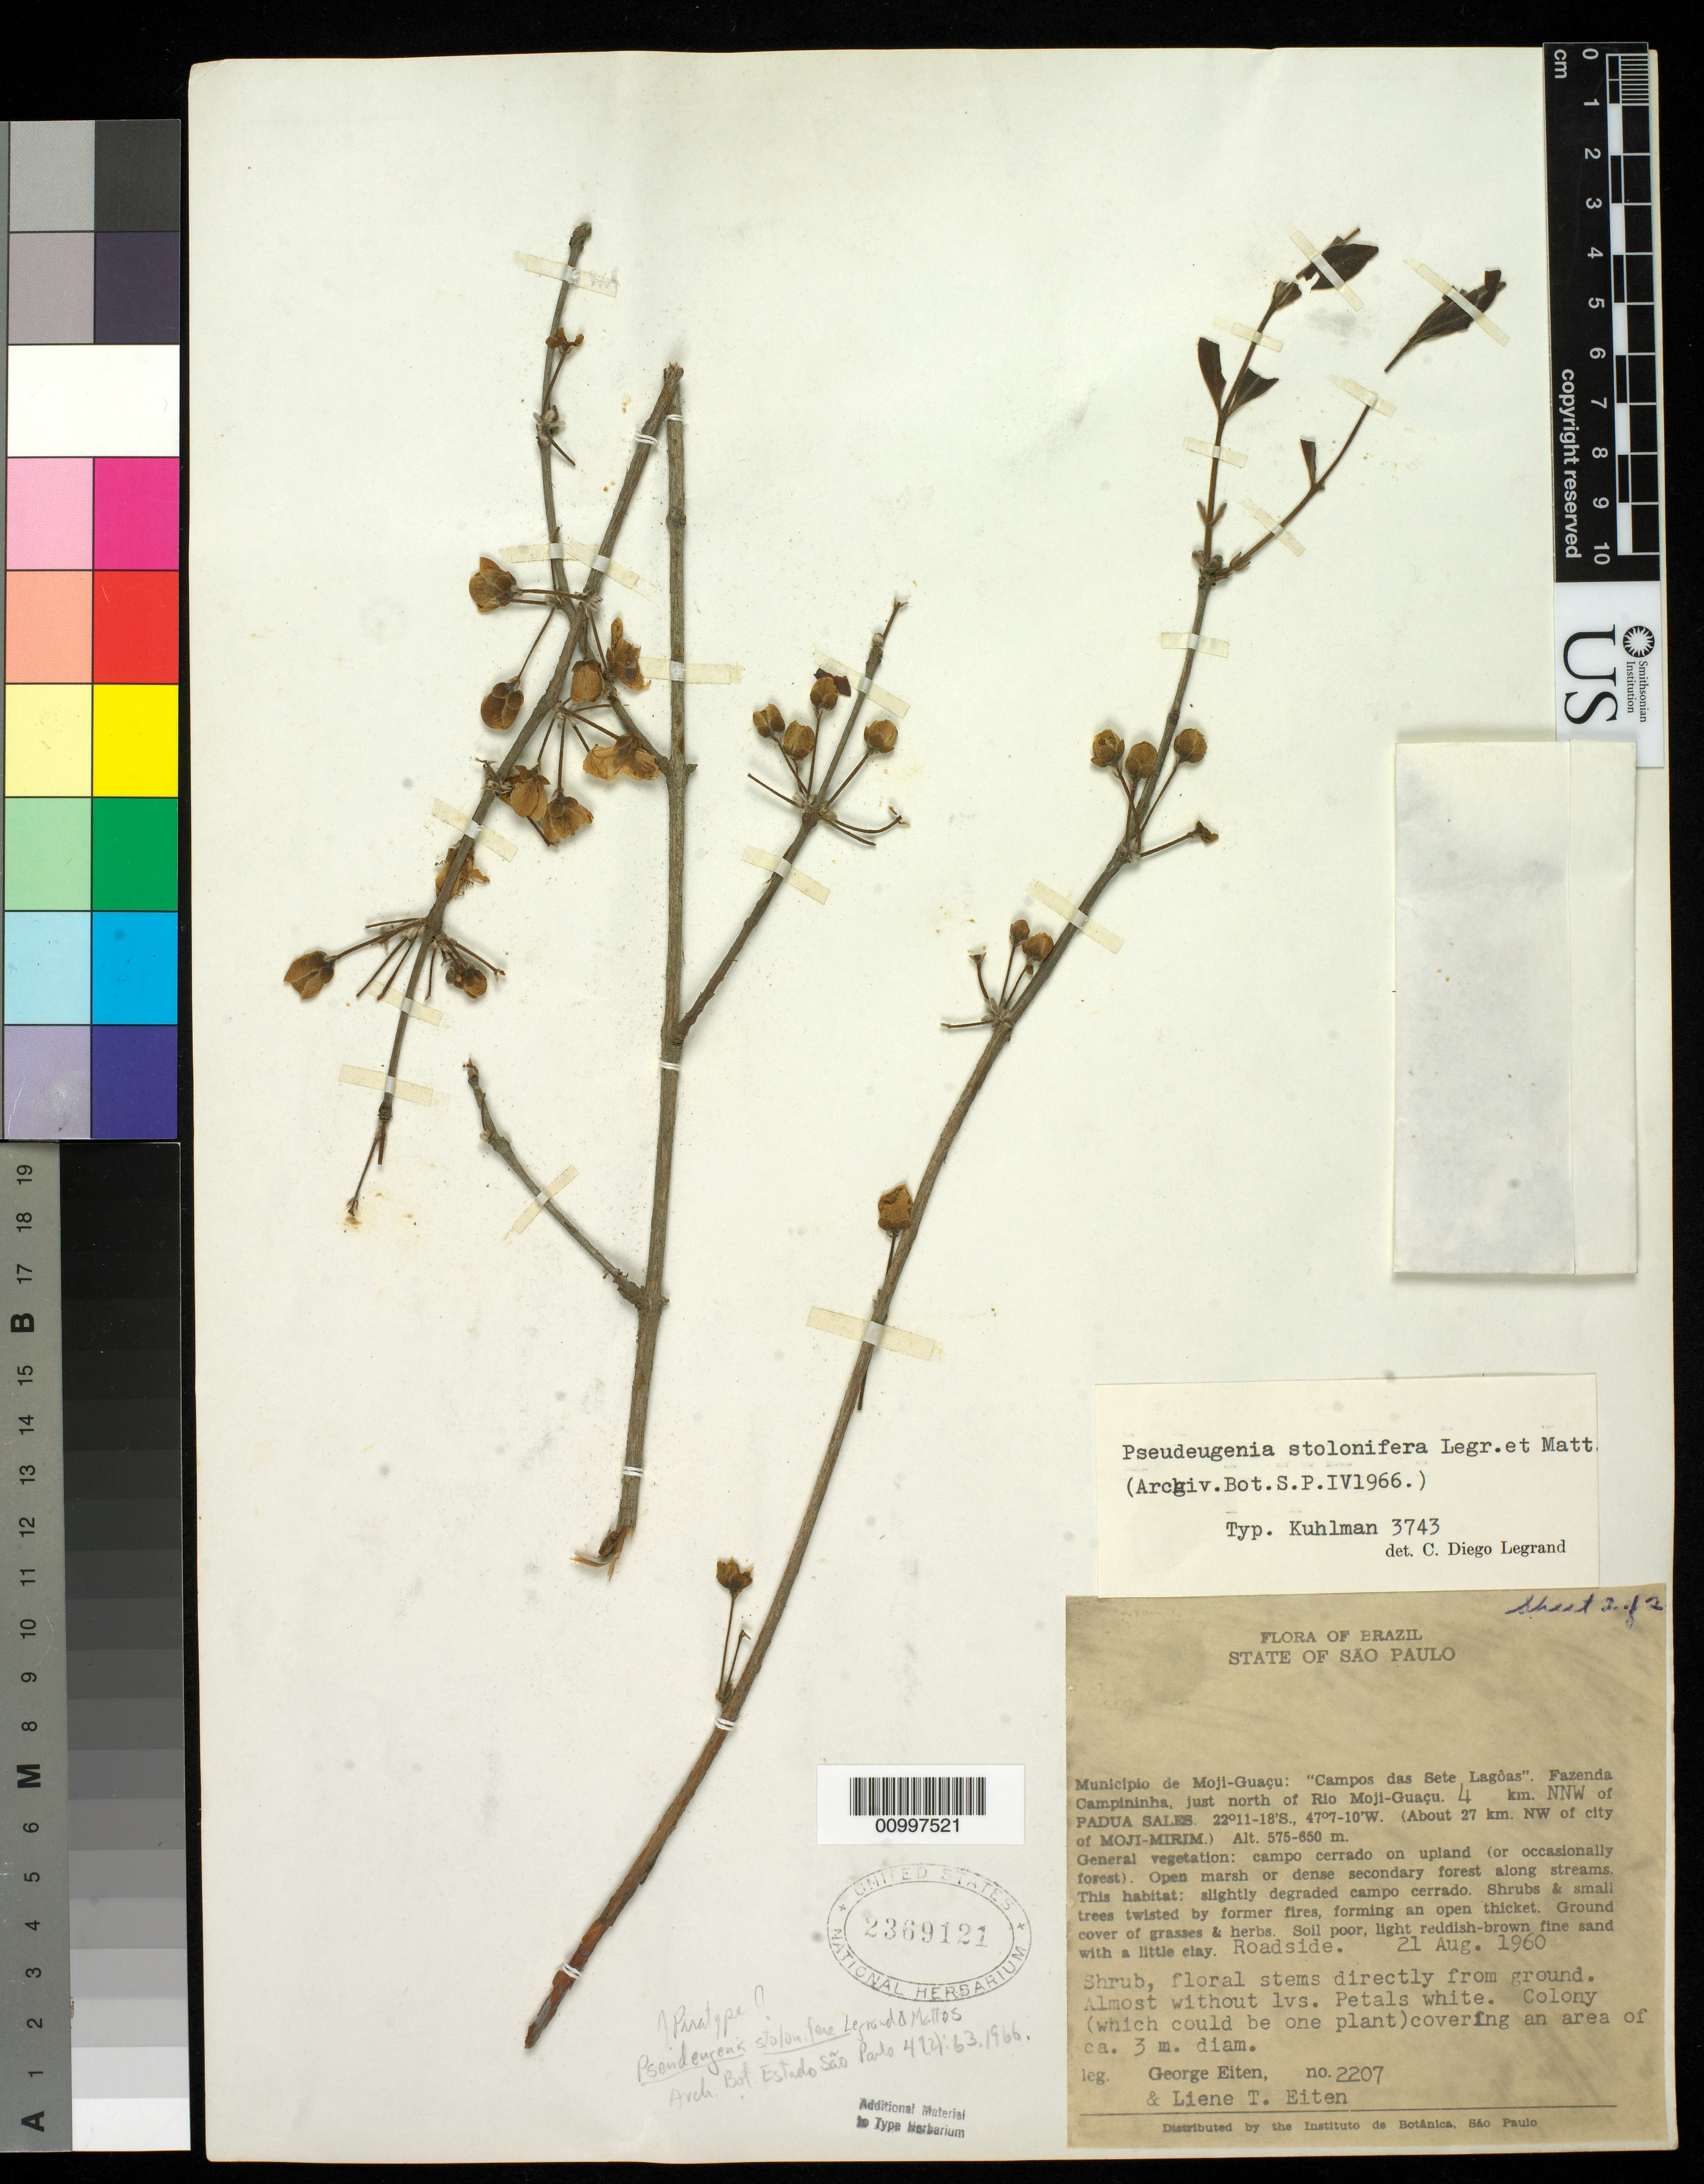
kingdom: Plantae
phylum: Tracheophyta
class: Magnoliopsida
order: Myrtales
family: Myrtaceae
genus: Pseudoeugenia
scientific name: Pseudoeugenia stolonifera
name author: D. Legrand & Mattos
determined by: Legrand, Carlos Maria Diego Enrique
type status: Paratype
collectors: G. Eiten & L. T. Eiten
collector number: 2207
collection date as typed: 21 Aug 1960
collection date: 1960-08-21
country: Brazil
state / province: São Paulo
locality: Municipio de Moji-Guaçu: "Campos das Sete Lagôas". Fazenda Campininha, just north of Rio Moji-Guaçu. 4 Km. NNW of Padua Sales. About 27 km NW of city of Moji-Mirim.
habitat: Campo cerrado on upland (or occasionally forest). Open marsh or dense secondary forest along streams.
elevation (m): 575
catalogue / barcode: US 2369121